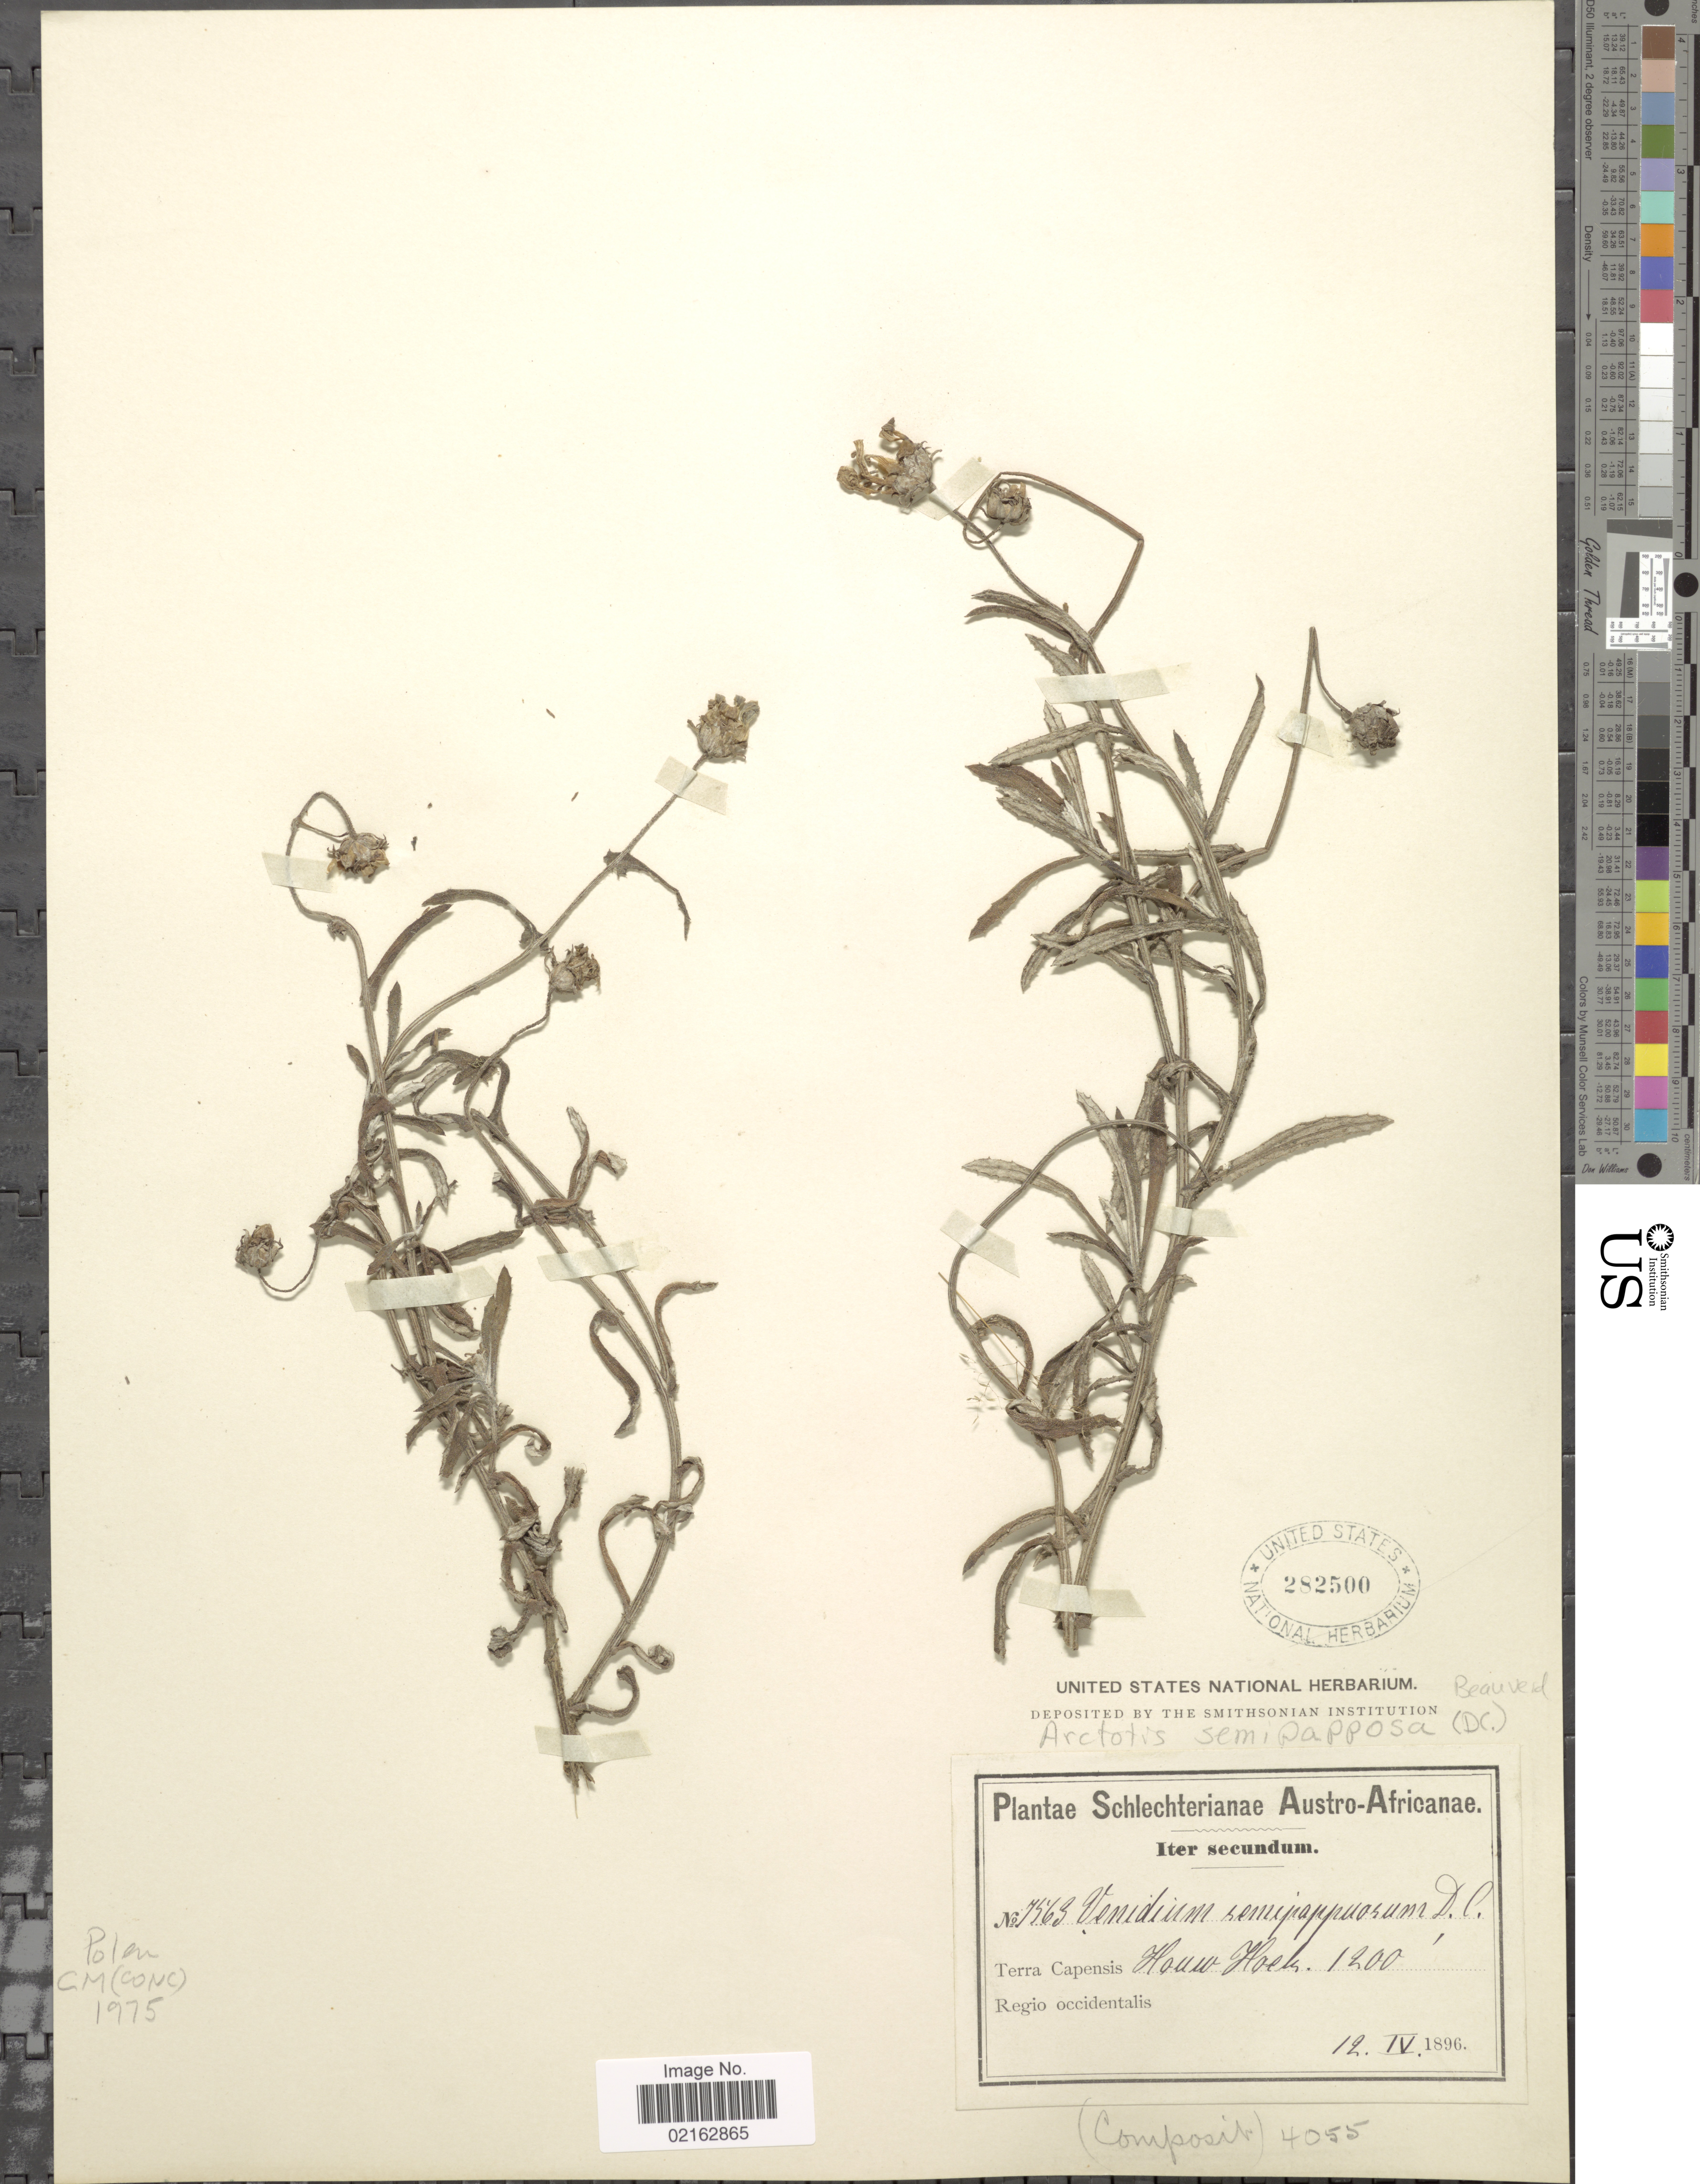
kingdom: Plantae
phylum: Tracheophyta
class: Magnoliopsida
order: Asterales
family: Asteraceae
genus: Arctotis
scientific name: Arctotis semipapposa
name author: (DC.) P. Beauv.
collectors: Schlechter, --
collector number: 7563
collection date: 1896-04-12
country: South Africa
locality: Terra Capensis. Houw Hoek. Regio occidentalis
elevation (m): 366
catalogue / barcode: US 282500